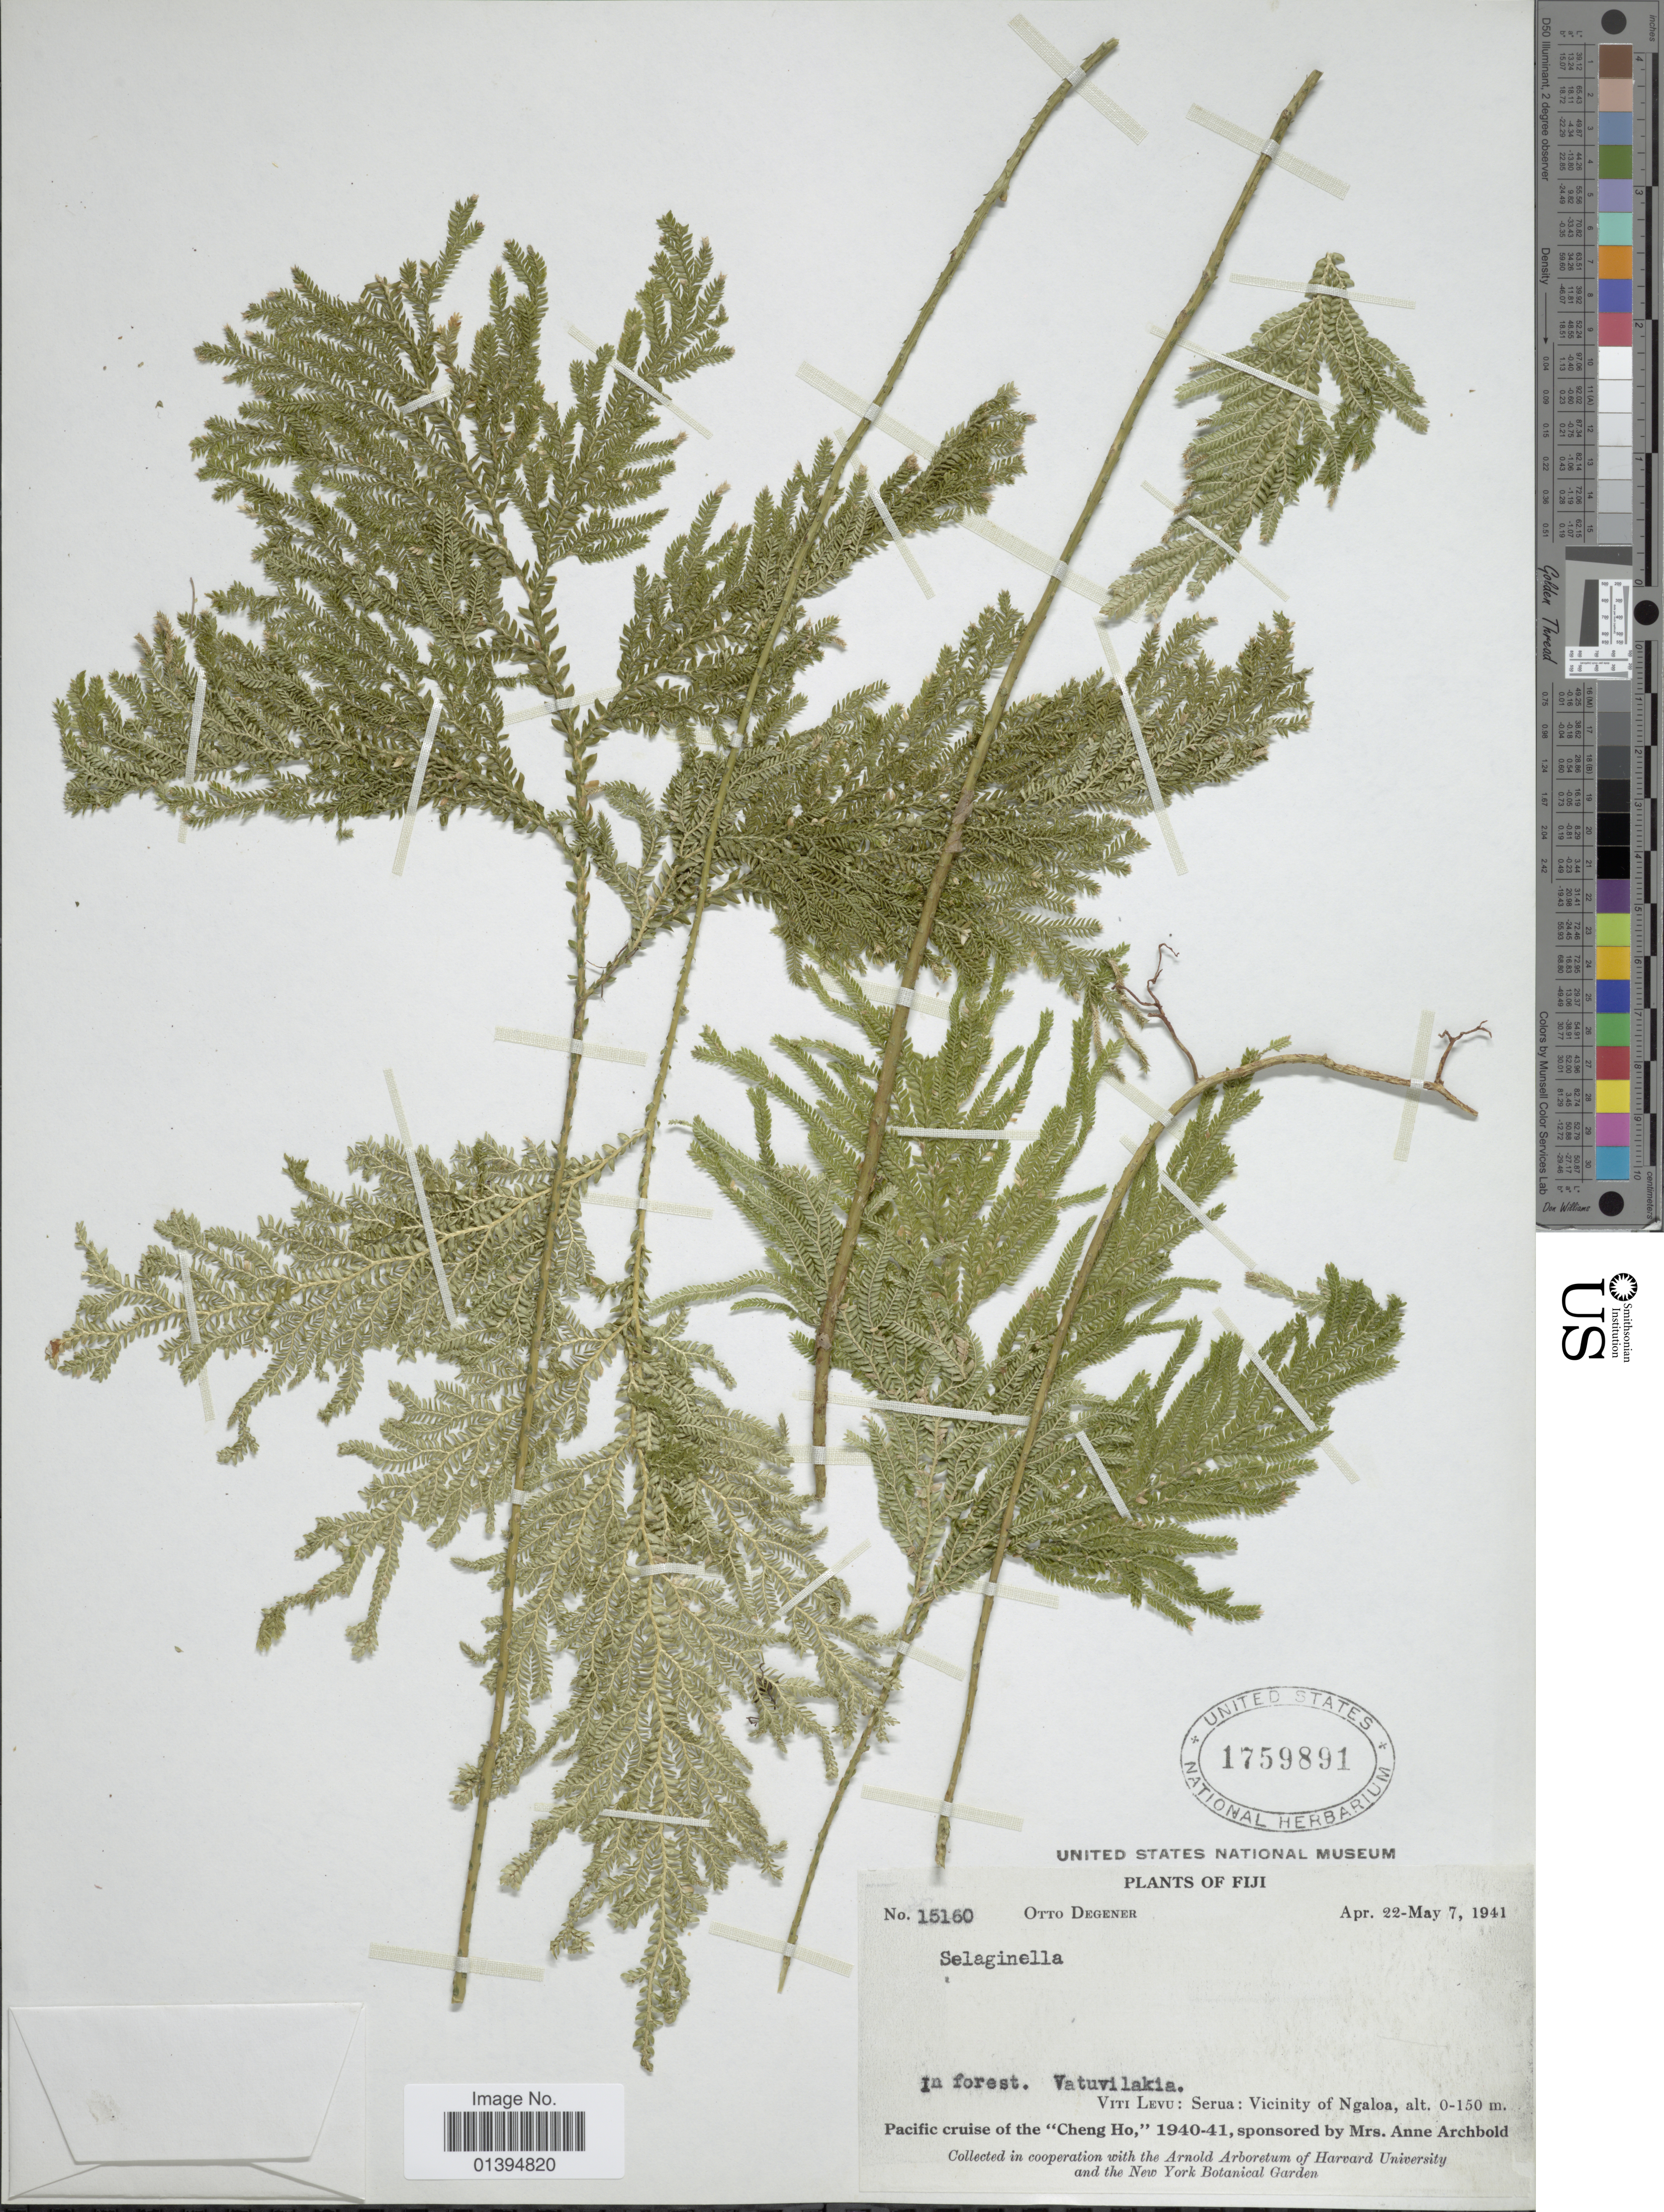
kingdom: Plantae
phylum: Tracheophyta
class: Lycopodiopsida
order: Selaginellales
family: Selaginellaceae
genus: Selaginella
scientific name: Selaginella sp.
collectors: O. Degener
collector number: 15160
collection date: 1941-04-22/1941-05-07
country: Fiji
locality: Viti Levu: Serua: Vicinity of Ngaloa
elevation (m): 0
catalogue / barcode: US 1759891